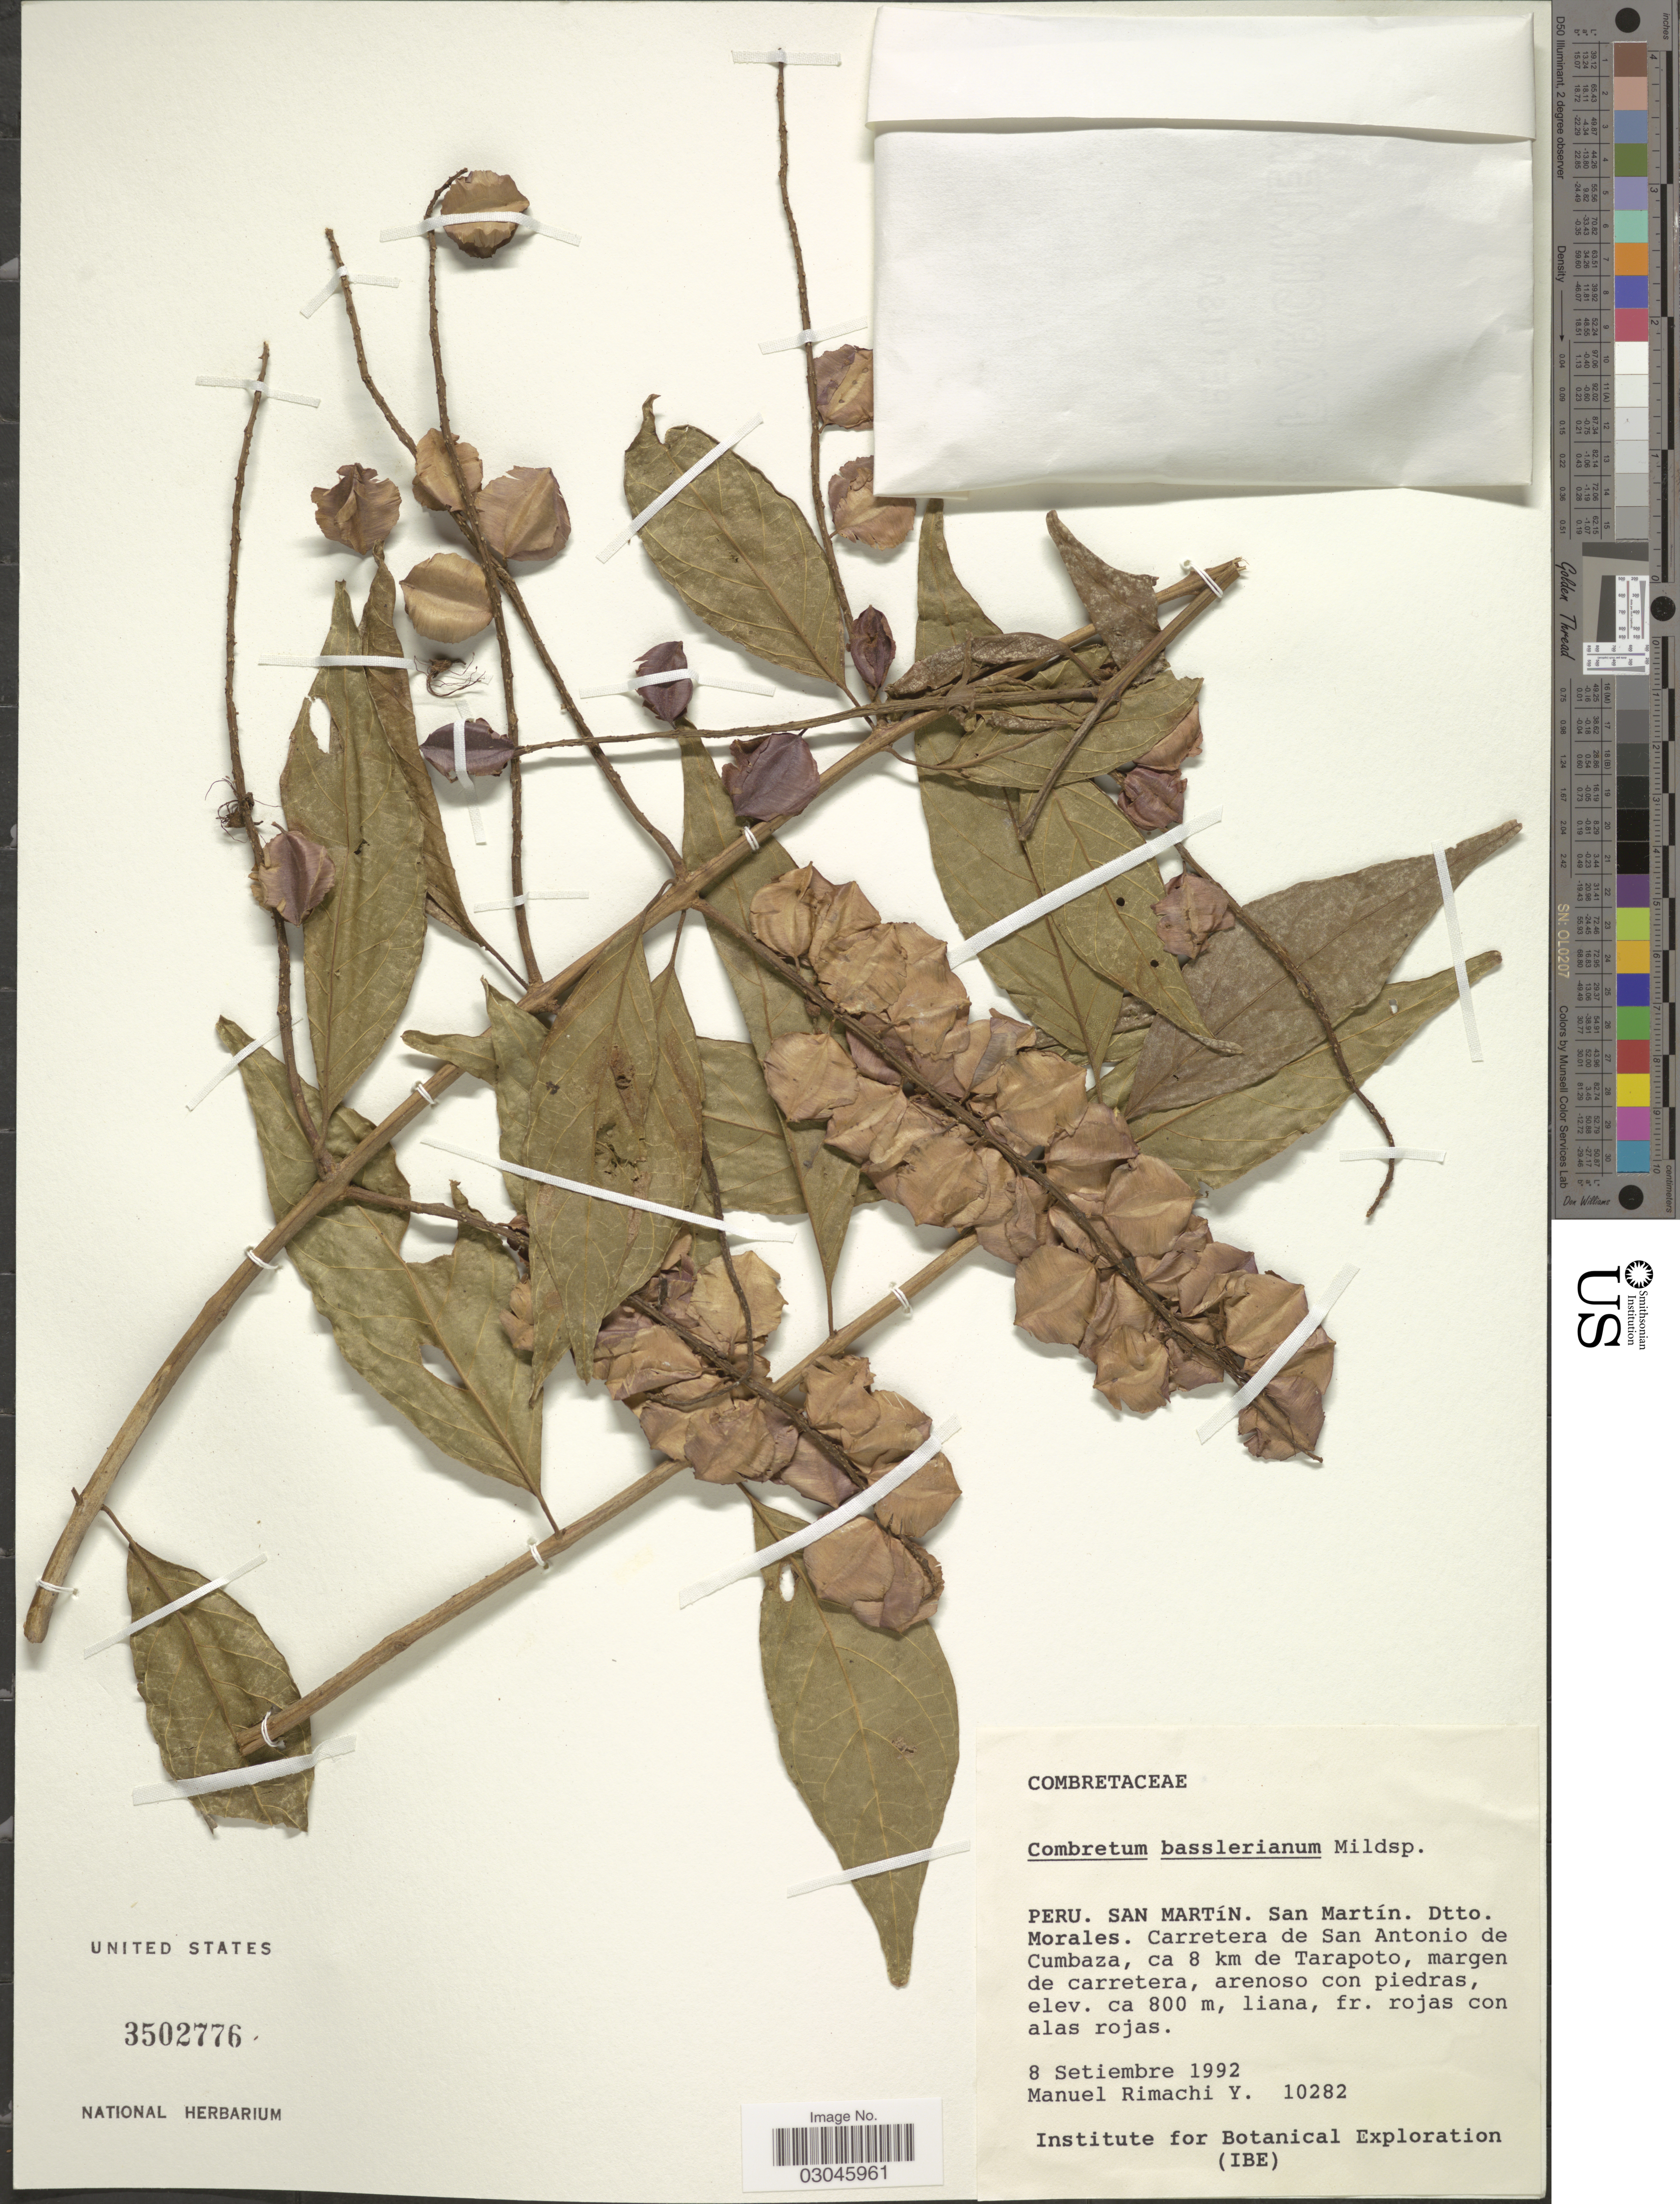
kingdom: Plantae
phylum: Tracheophyta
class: Magnoliopsida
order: Myrtales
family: Combretaceae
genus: Combretum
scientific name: Combretum basslerianum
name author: Mildbr.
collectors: M. Rimachi Y.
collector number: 10282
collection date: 1992-09-08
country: Peru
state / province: San Martín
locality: San Martín. Dtto. Morales. Carretera de San Antonio de Cumbaza, ca 8 km de Tarapoto.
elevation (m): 800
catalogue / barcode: US 3502776